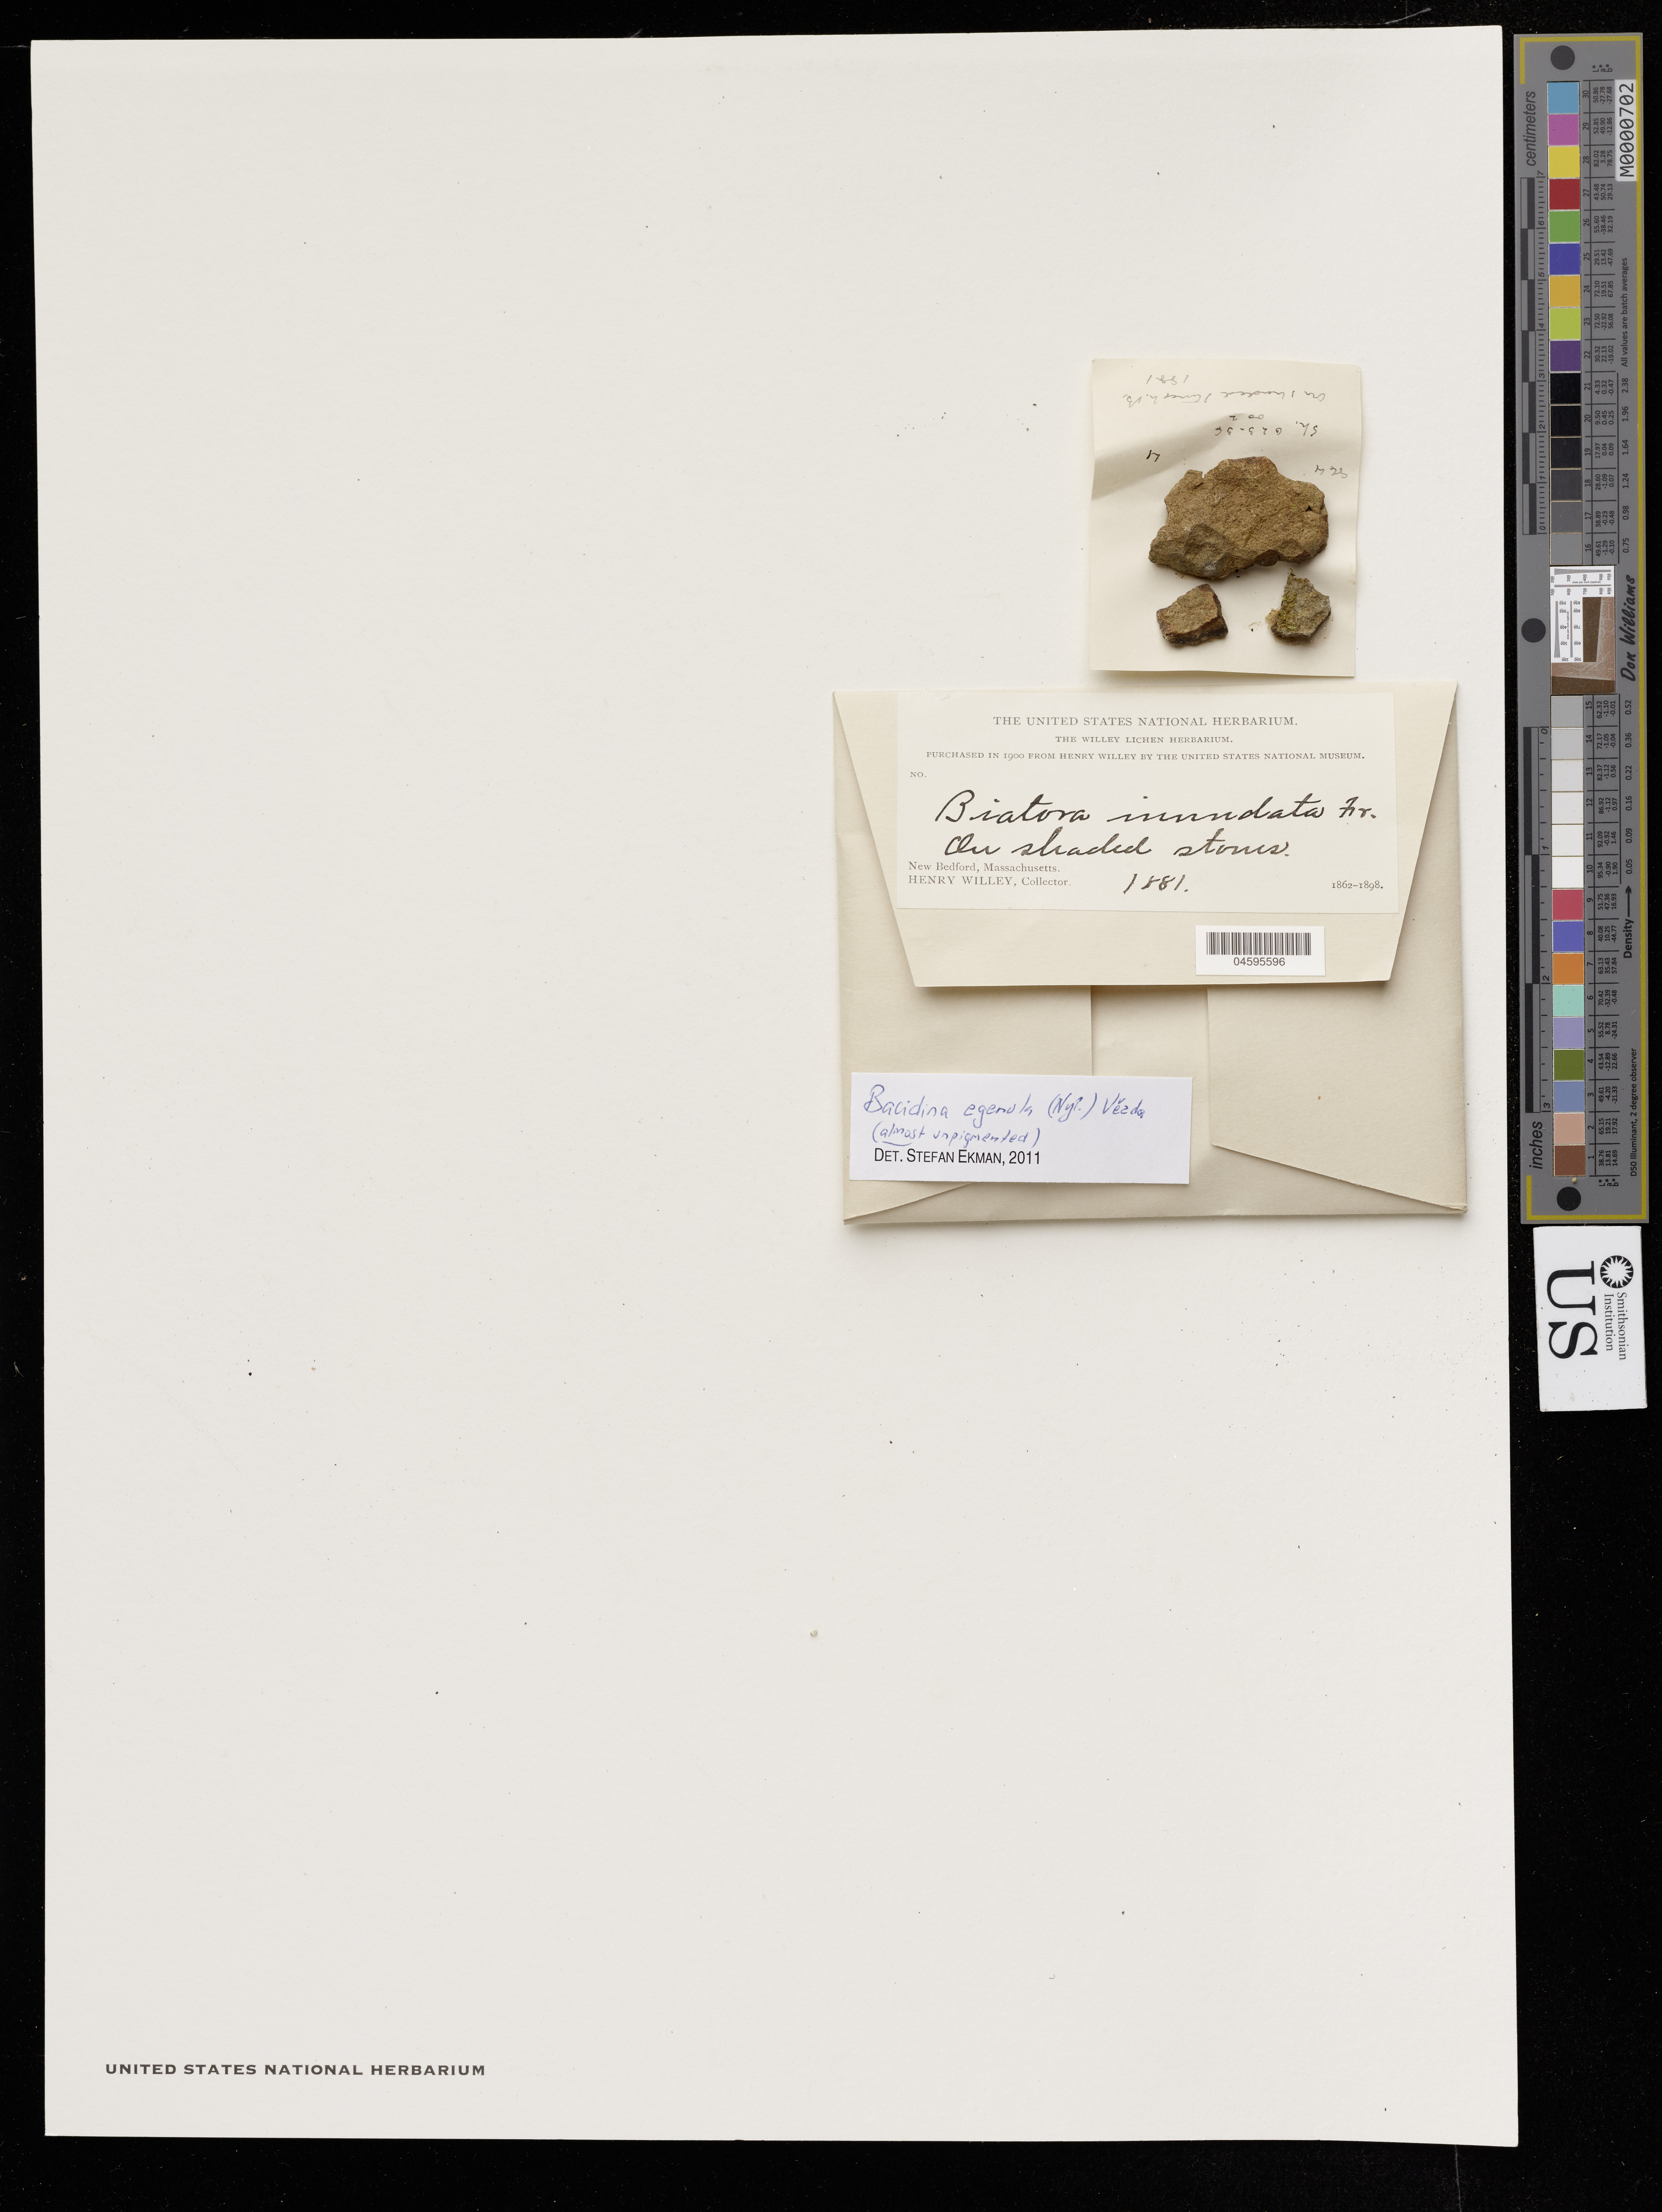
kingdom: Fungi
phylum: Ascomycota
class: Lecanoromycetes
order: Lecanorales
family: Ramalinaceae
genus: Bacidia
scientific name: Bacidia egenula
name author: (Nyl.) Arnold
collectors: H. Willey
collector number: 1881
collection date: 1862/1898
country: United States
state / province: Massachusetts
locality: New Bedford.